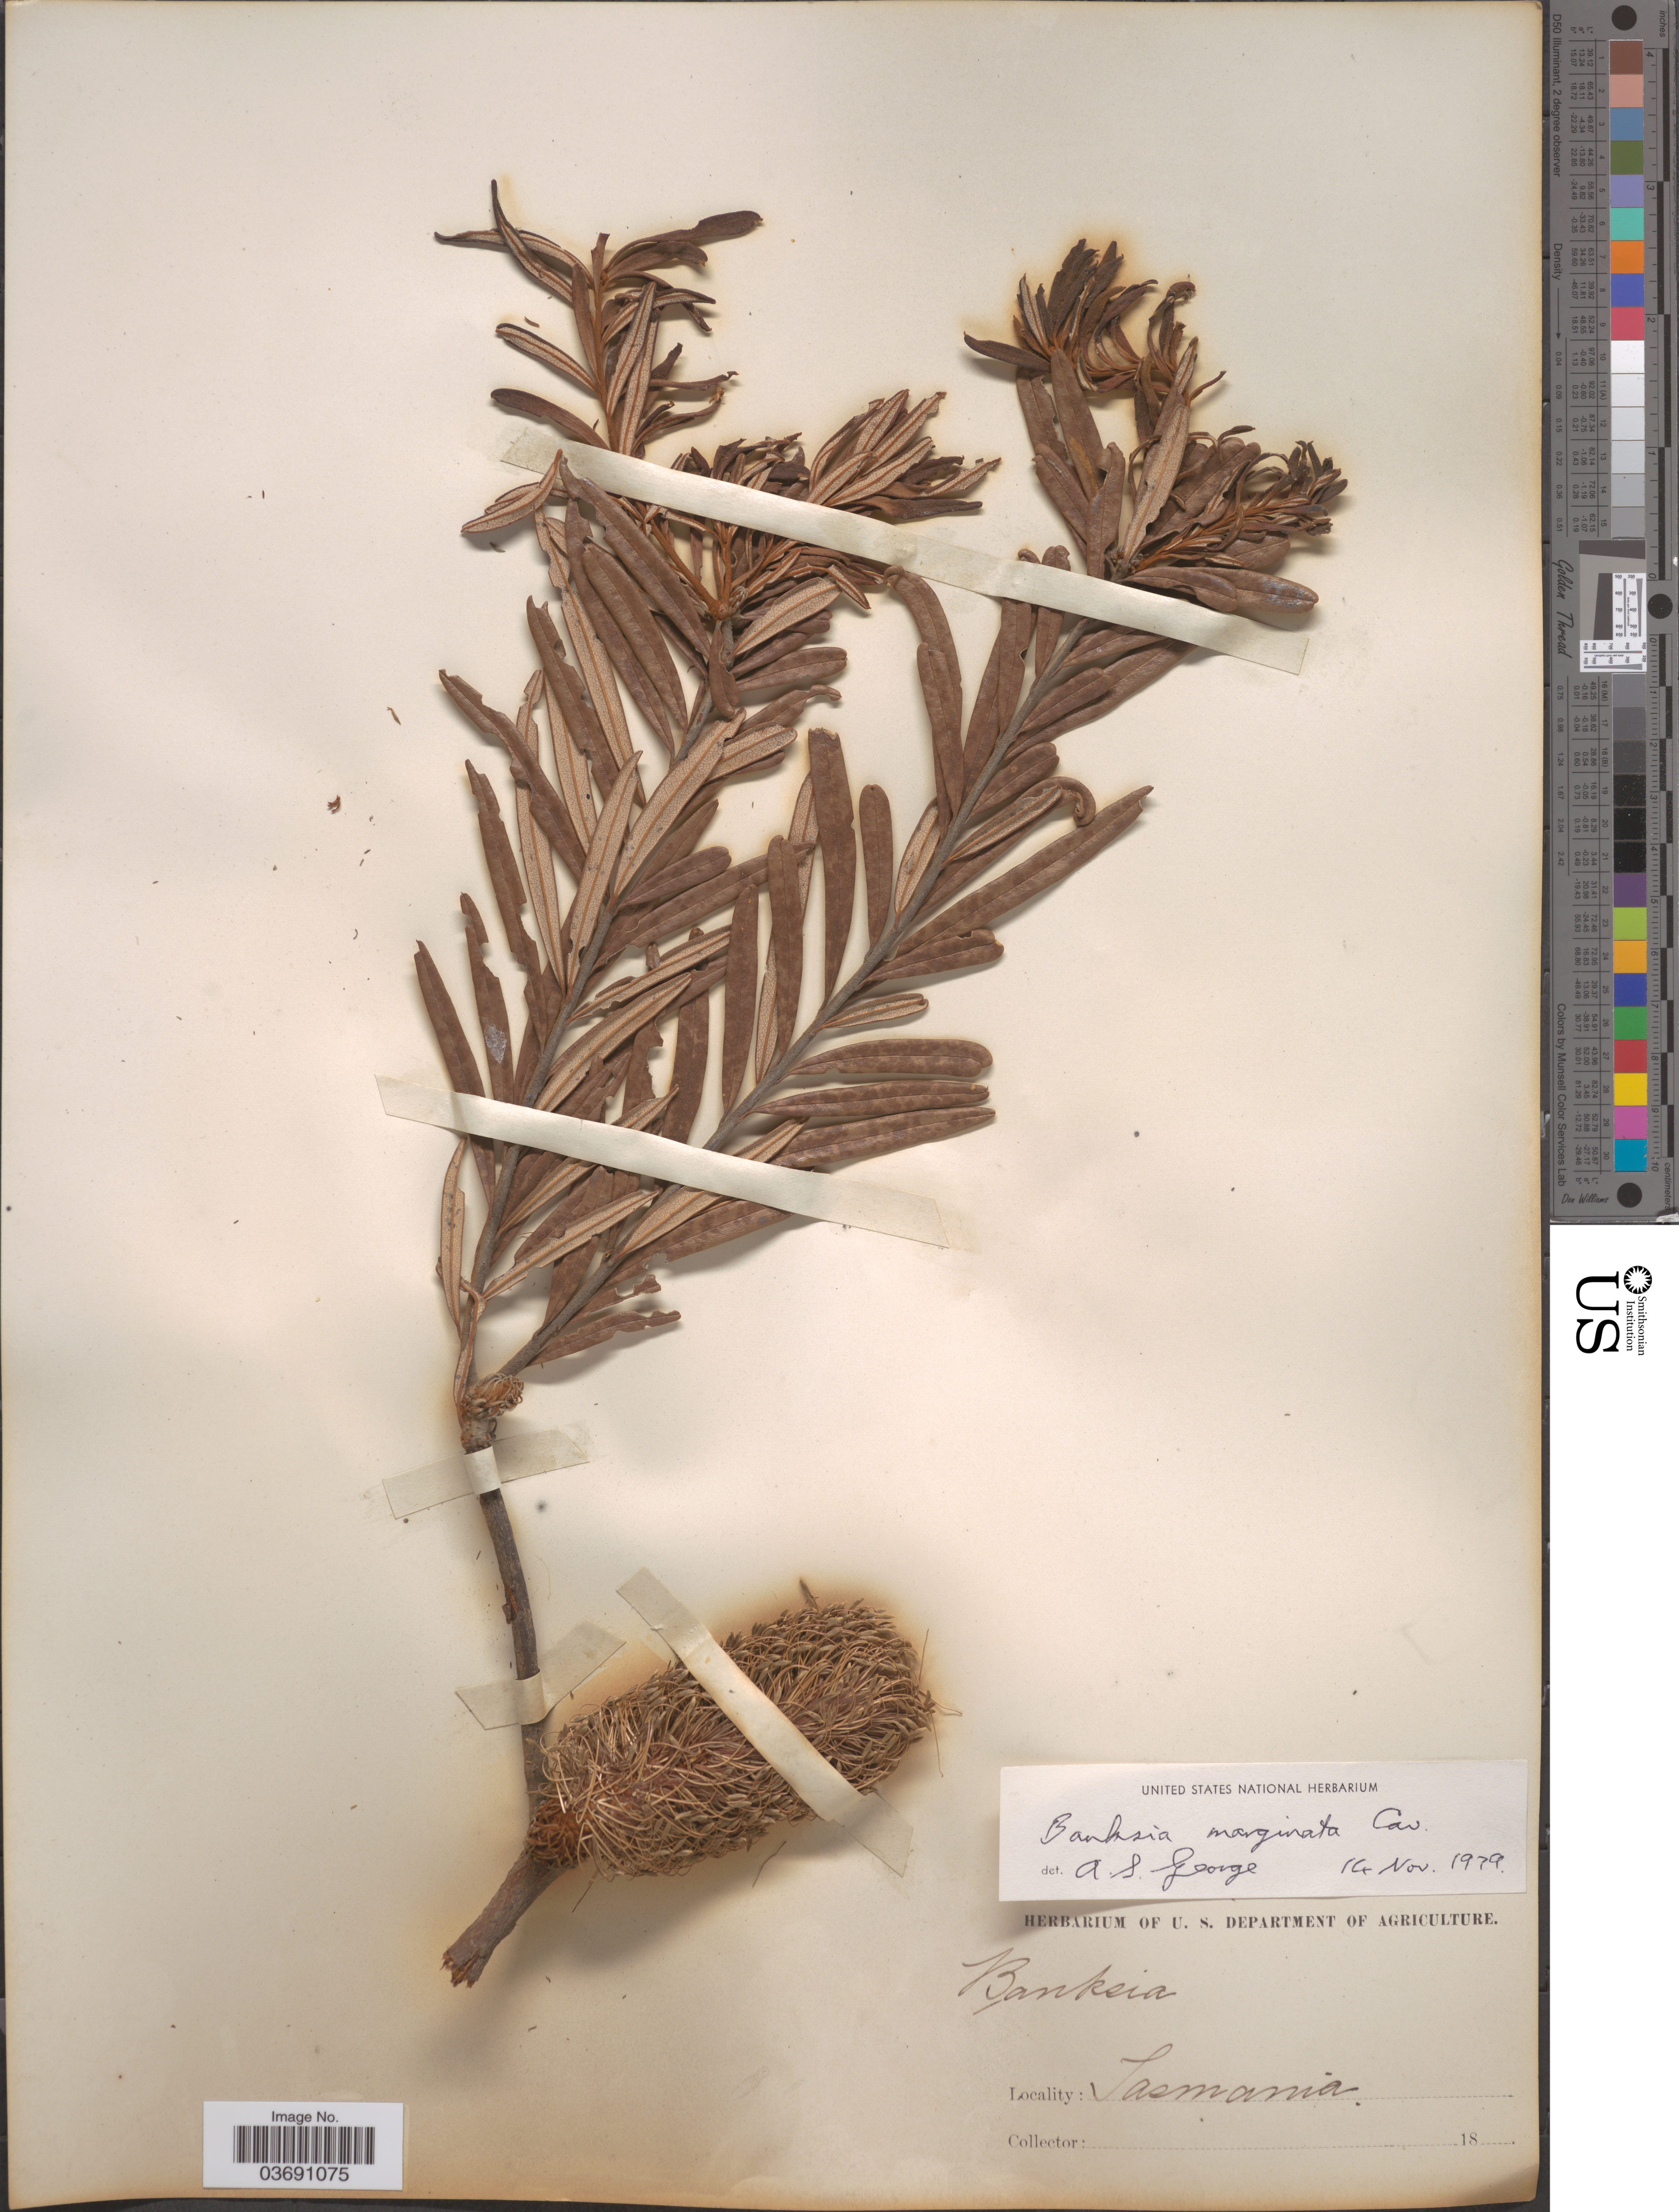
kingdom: Plantae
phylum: Tracheophyta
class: Magnoliopsida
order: Proteales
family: Proteaceae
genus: Banksia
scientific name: Banksia marginata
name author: Cav.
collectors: ex herb. U. S. Department of Agriculture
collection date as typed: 18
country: Australia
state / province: Tasmania